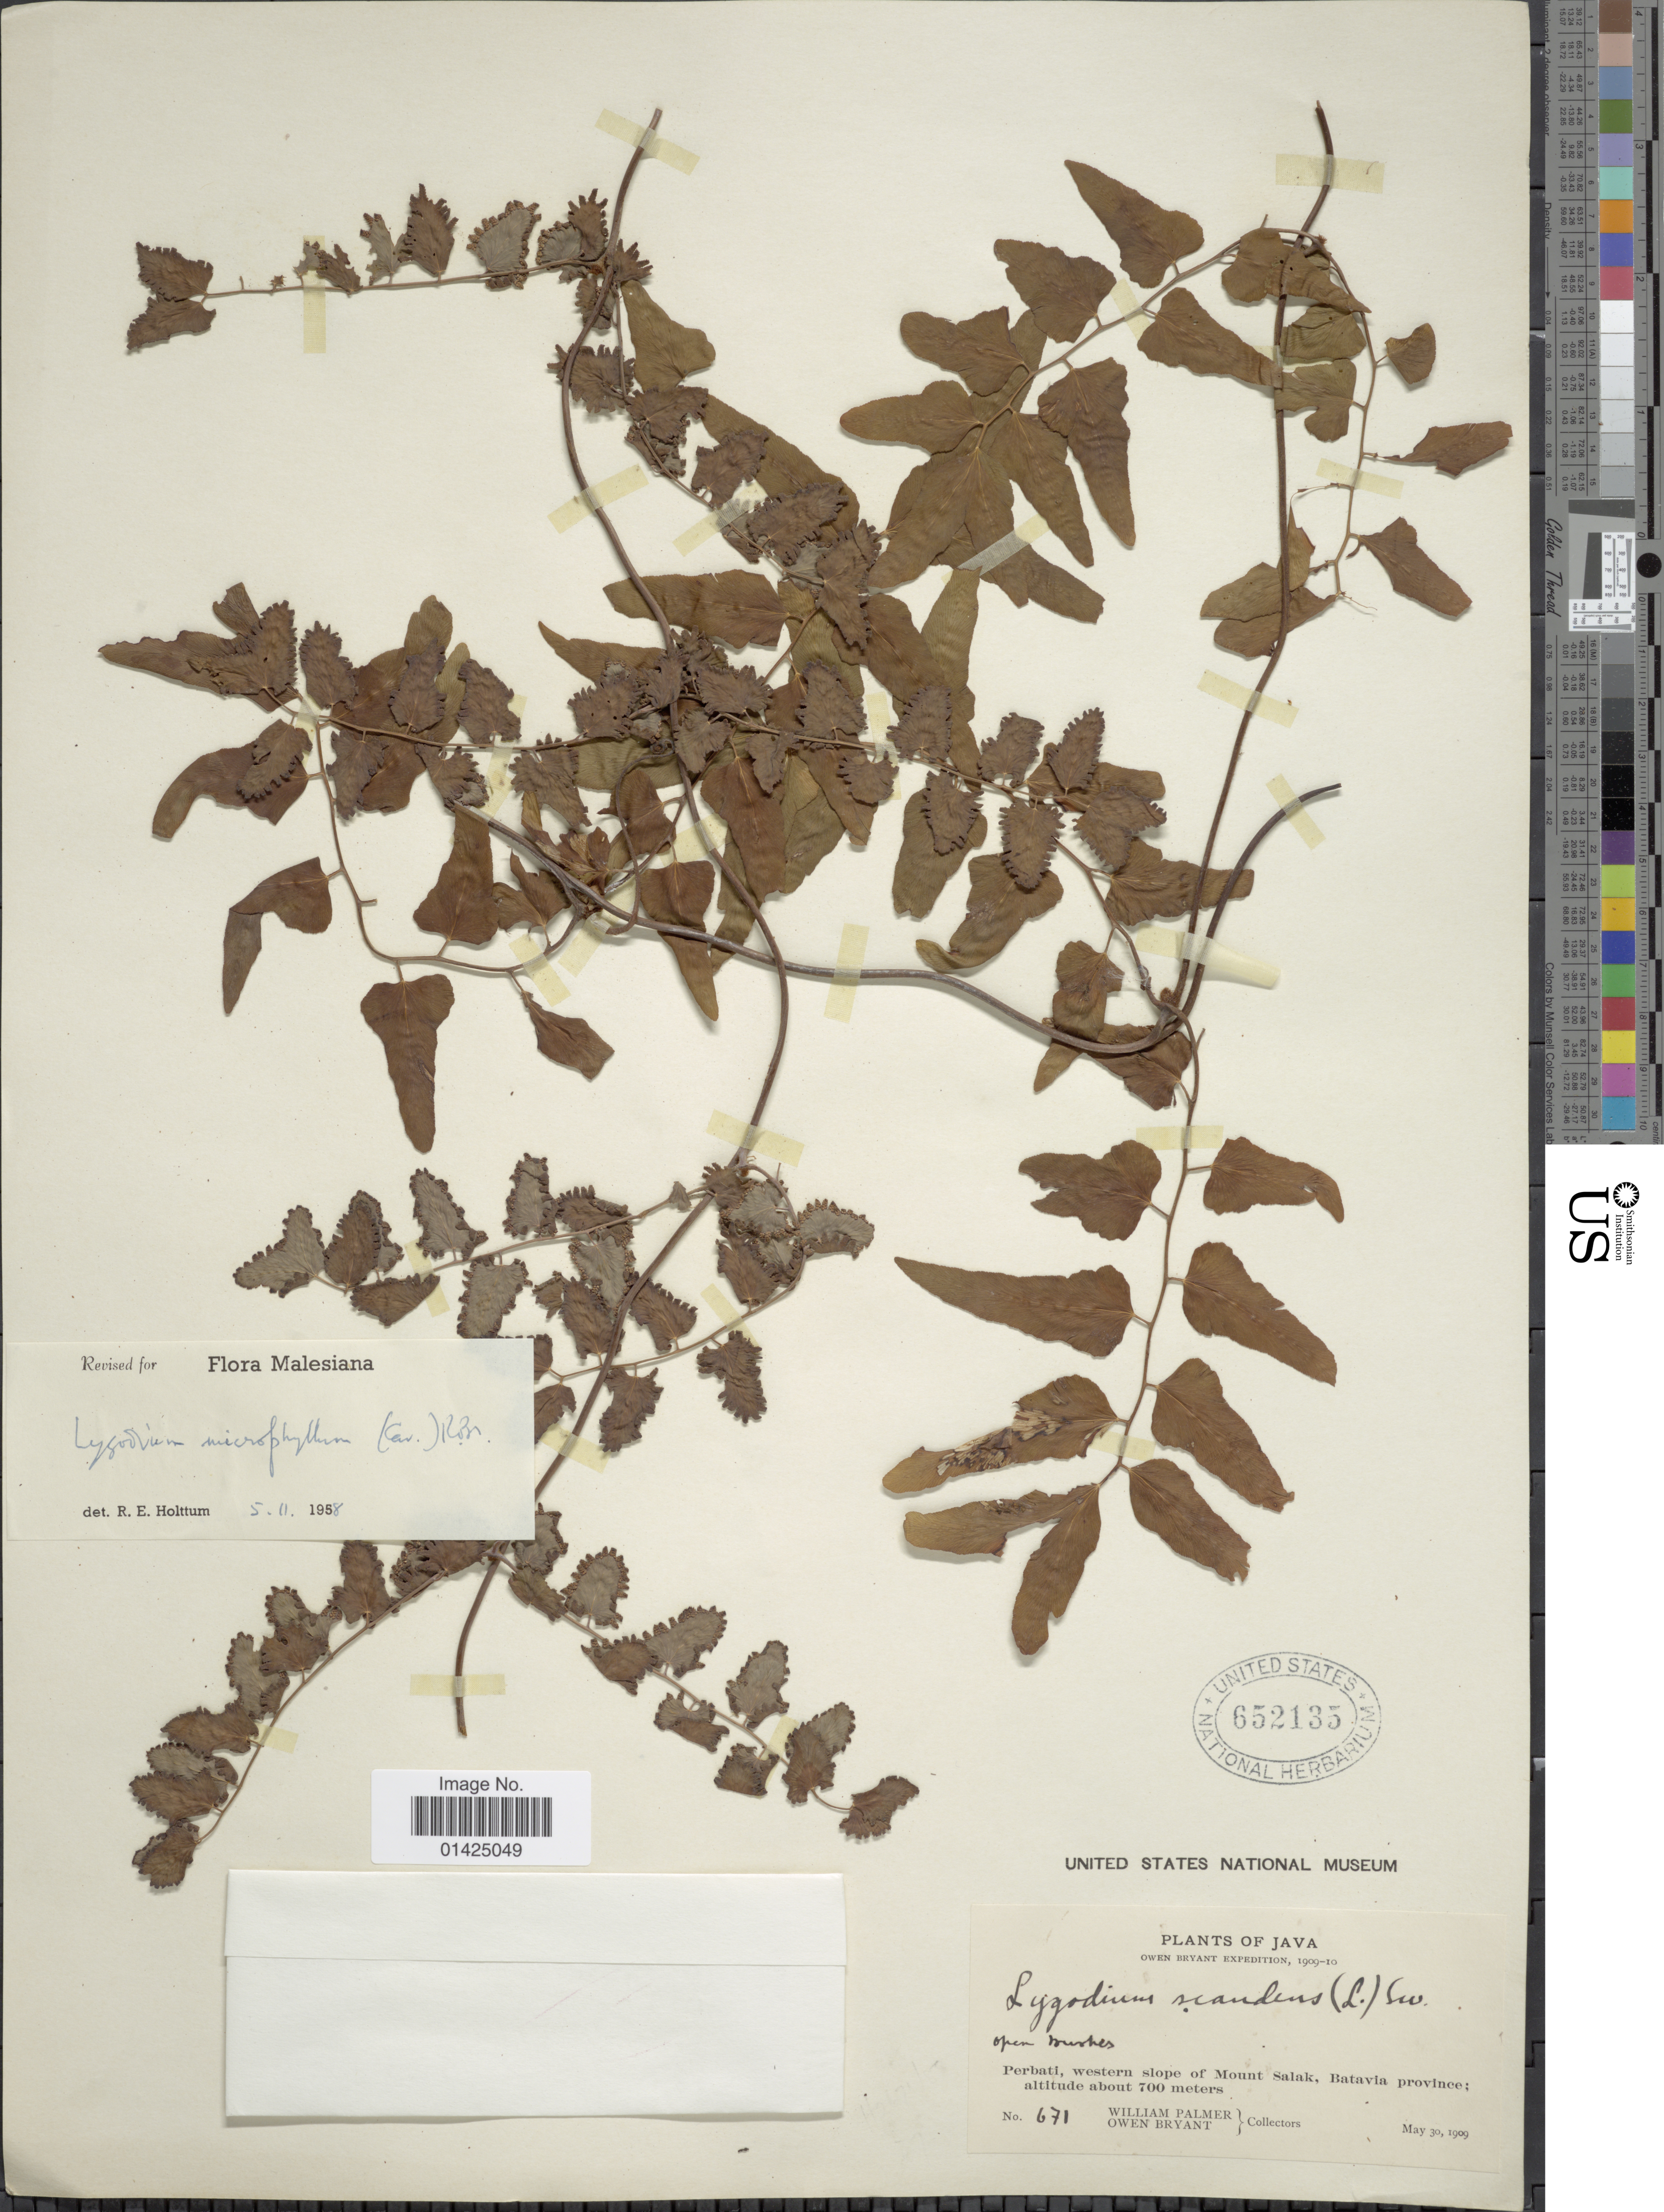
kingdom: Plantae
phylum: Tracheophyta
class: Polypodiopsida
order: Schizaeales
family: Lygodiaceae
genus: Lygodium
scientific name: Lygodium microphyllum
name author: (Cav.) R. Br.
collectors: W. Palmer & O. Bryant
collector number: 671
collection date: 1909-05-30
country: Indonesia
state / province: Java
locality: Perbati, western slope of Mount Salak, Batavia province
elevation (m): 700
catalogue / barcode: US 652135